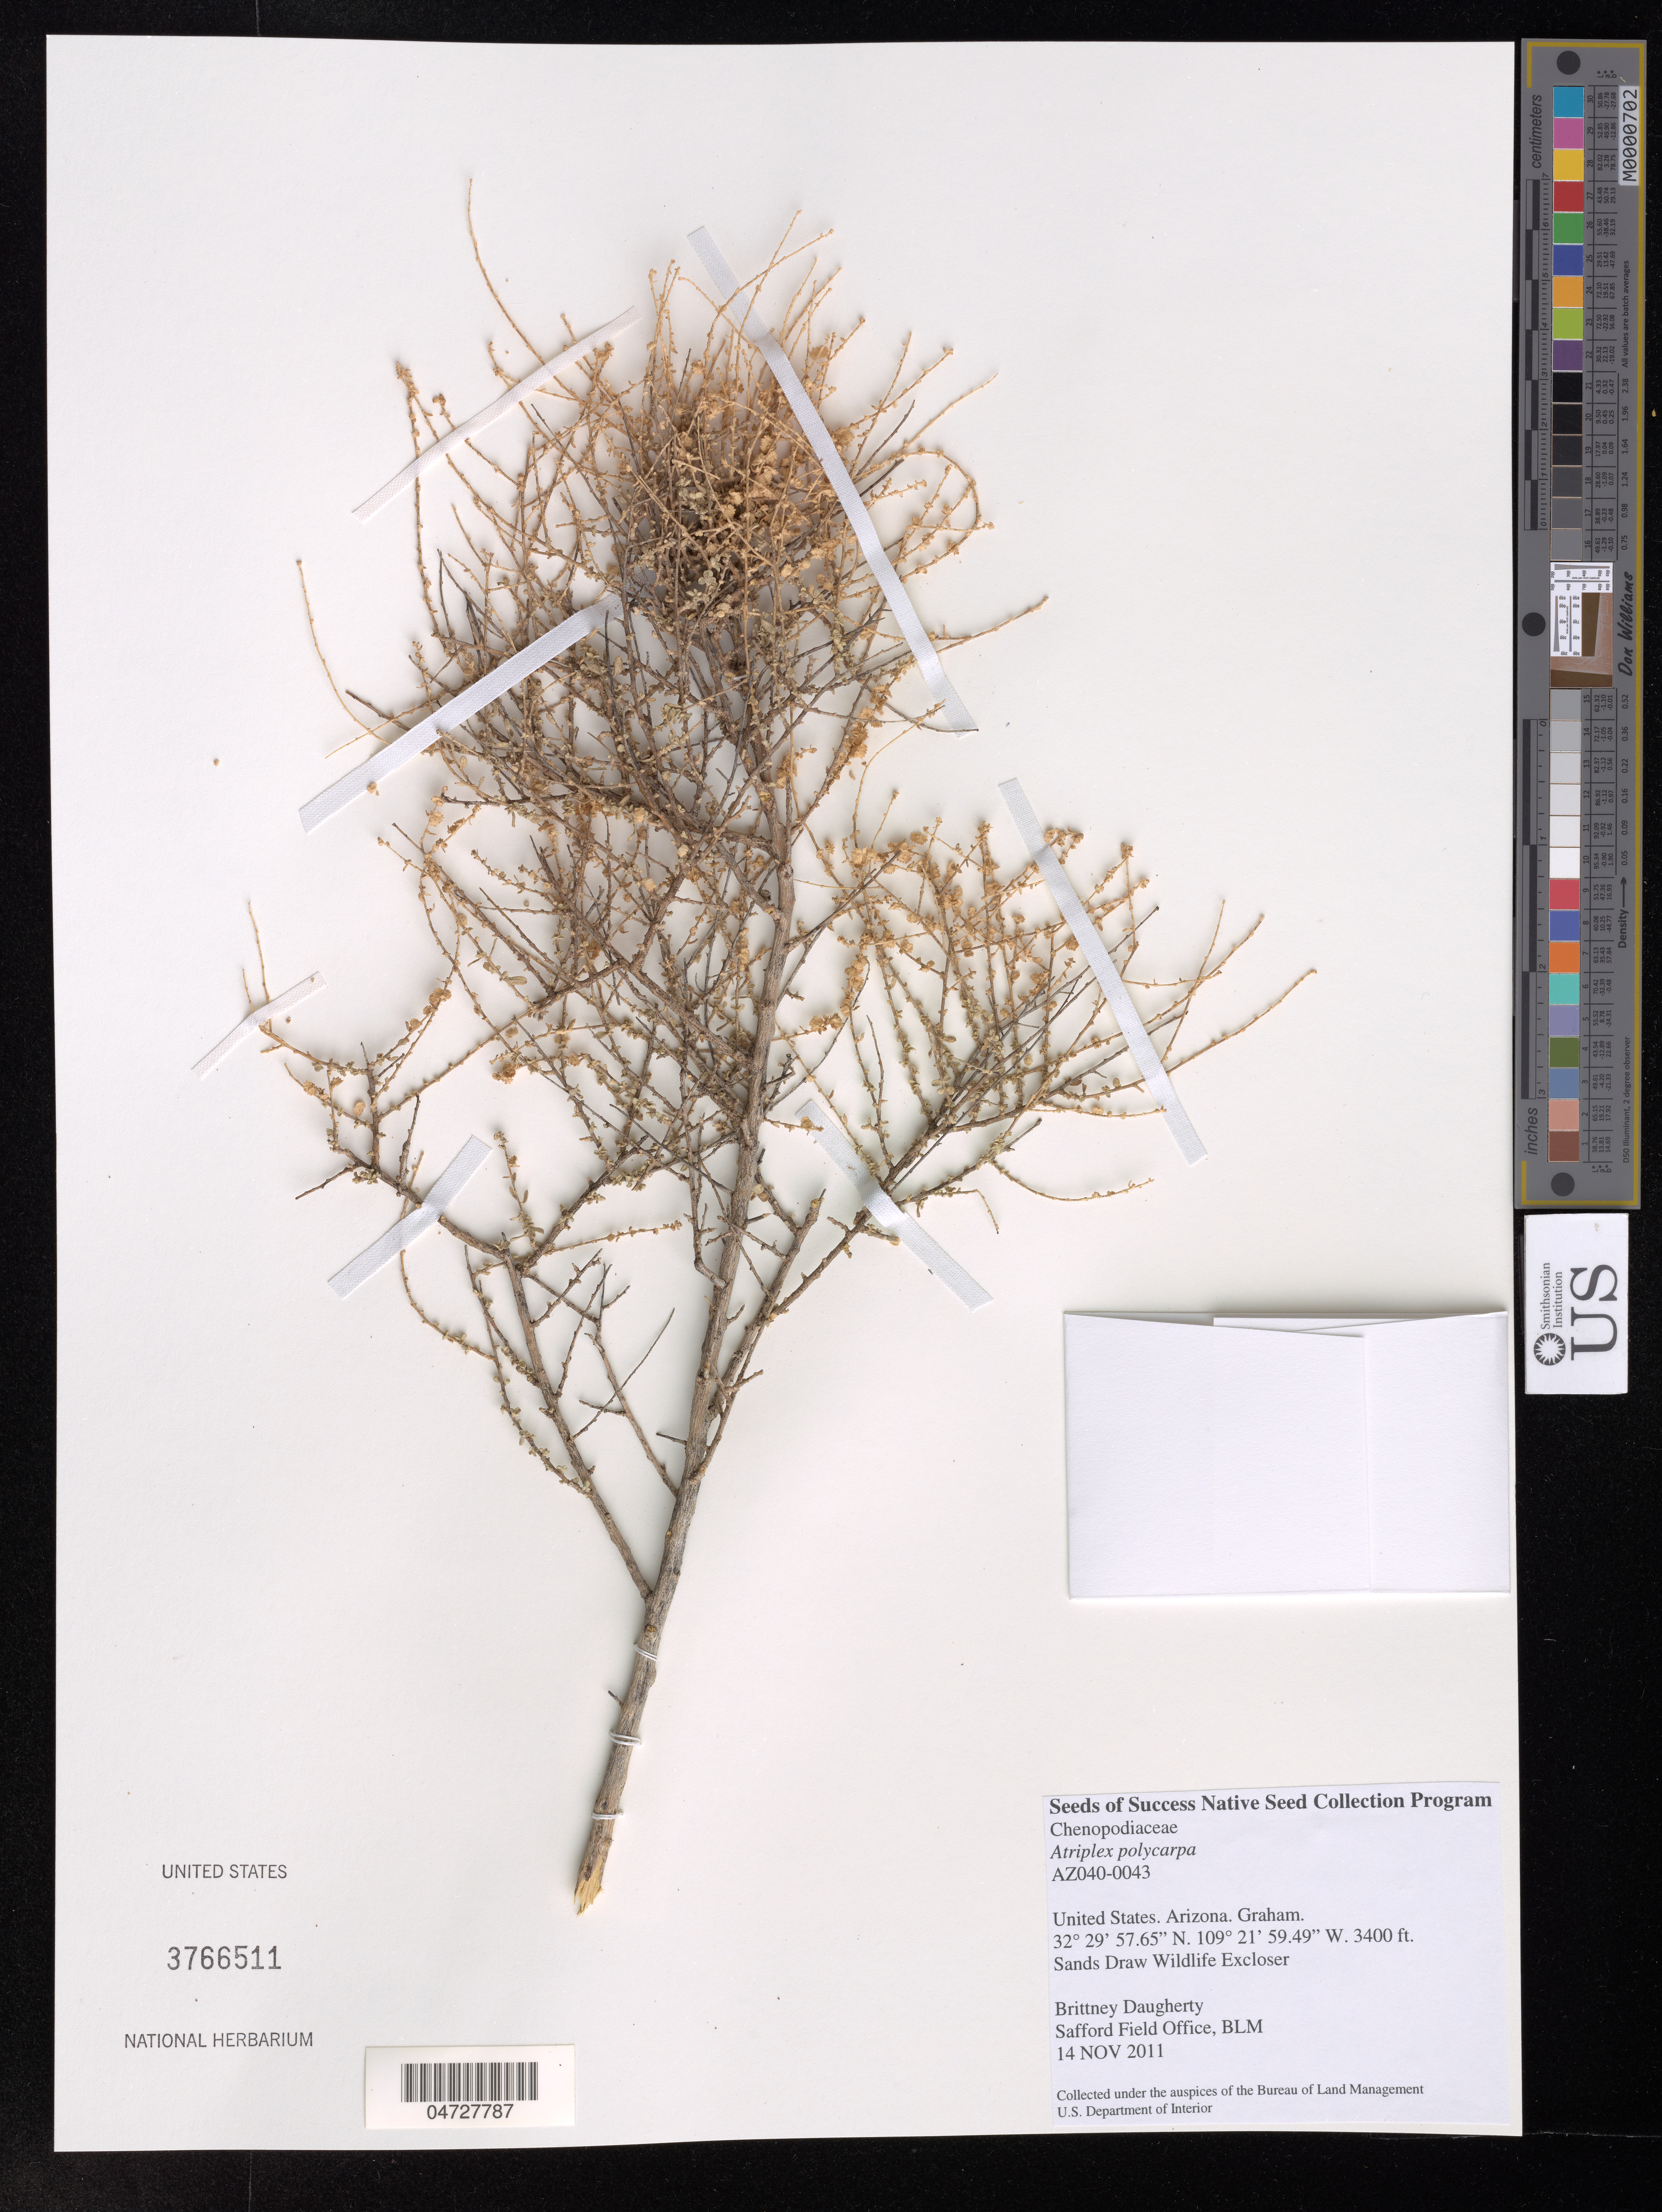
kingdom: Plantae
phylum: Tracheophyta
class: Magnoliopsida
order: Caryophyllales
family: Amaranthaceae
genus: Atriplex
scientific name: Atriplex polycarpa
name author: (Torr.) S. Watson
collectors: B. Daugherty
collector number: AZ040-0043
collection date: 2011-11-13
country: United States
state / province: Arizona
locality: Graham, Sands Draw Wildlife Excloser.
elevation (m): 1036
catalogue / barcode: US 3766511